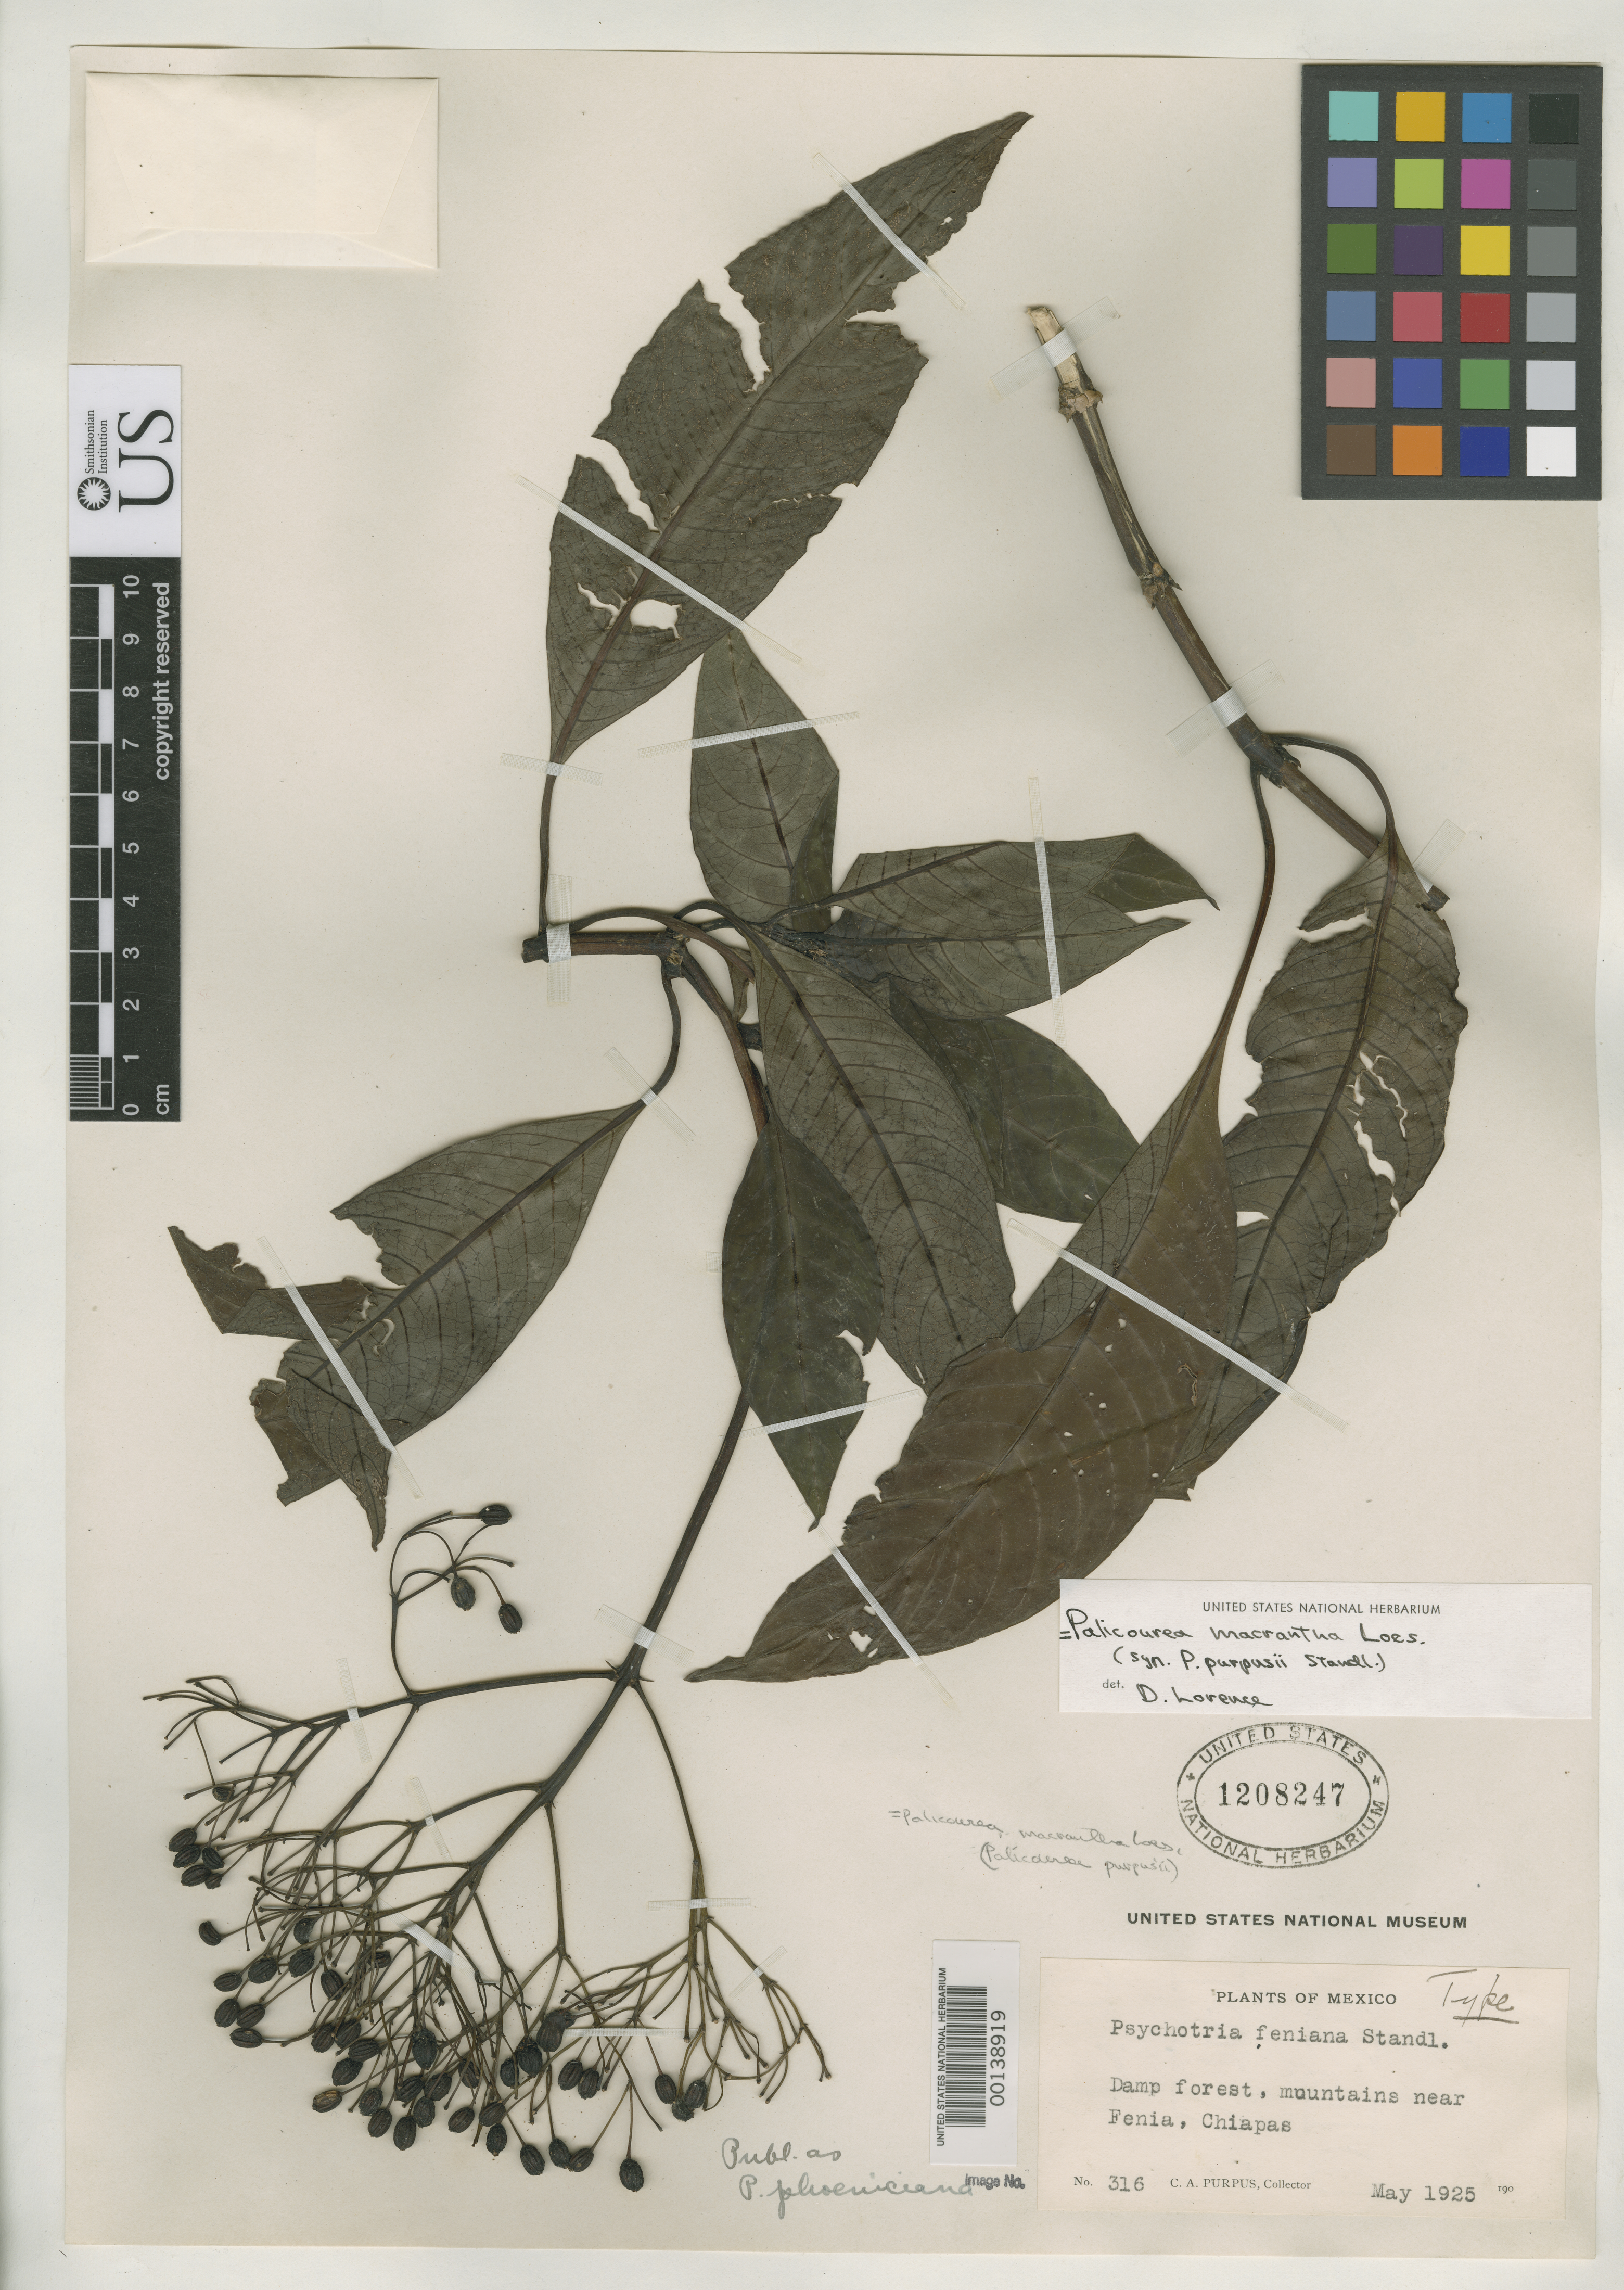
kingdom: Plantae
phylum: Tracheophyta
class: Magnoliopsida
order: Gentianales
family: Rubiaceae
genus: Psychotria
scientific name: Psychotria phoeniciana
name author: Standl.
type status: Holotype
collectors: C. A. Purpus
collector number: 316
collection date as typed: May 1925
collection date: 1925-05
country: Mexico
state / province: Chiapas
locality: Mountains near Fenix.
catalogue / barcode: US 1208247